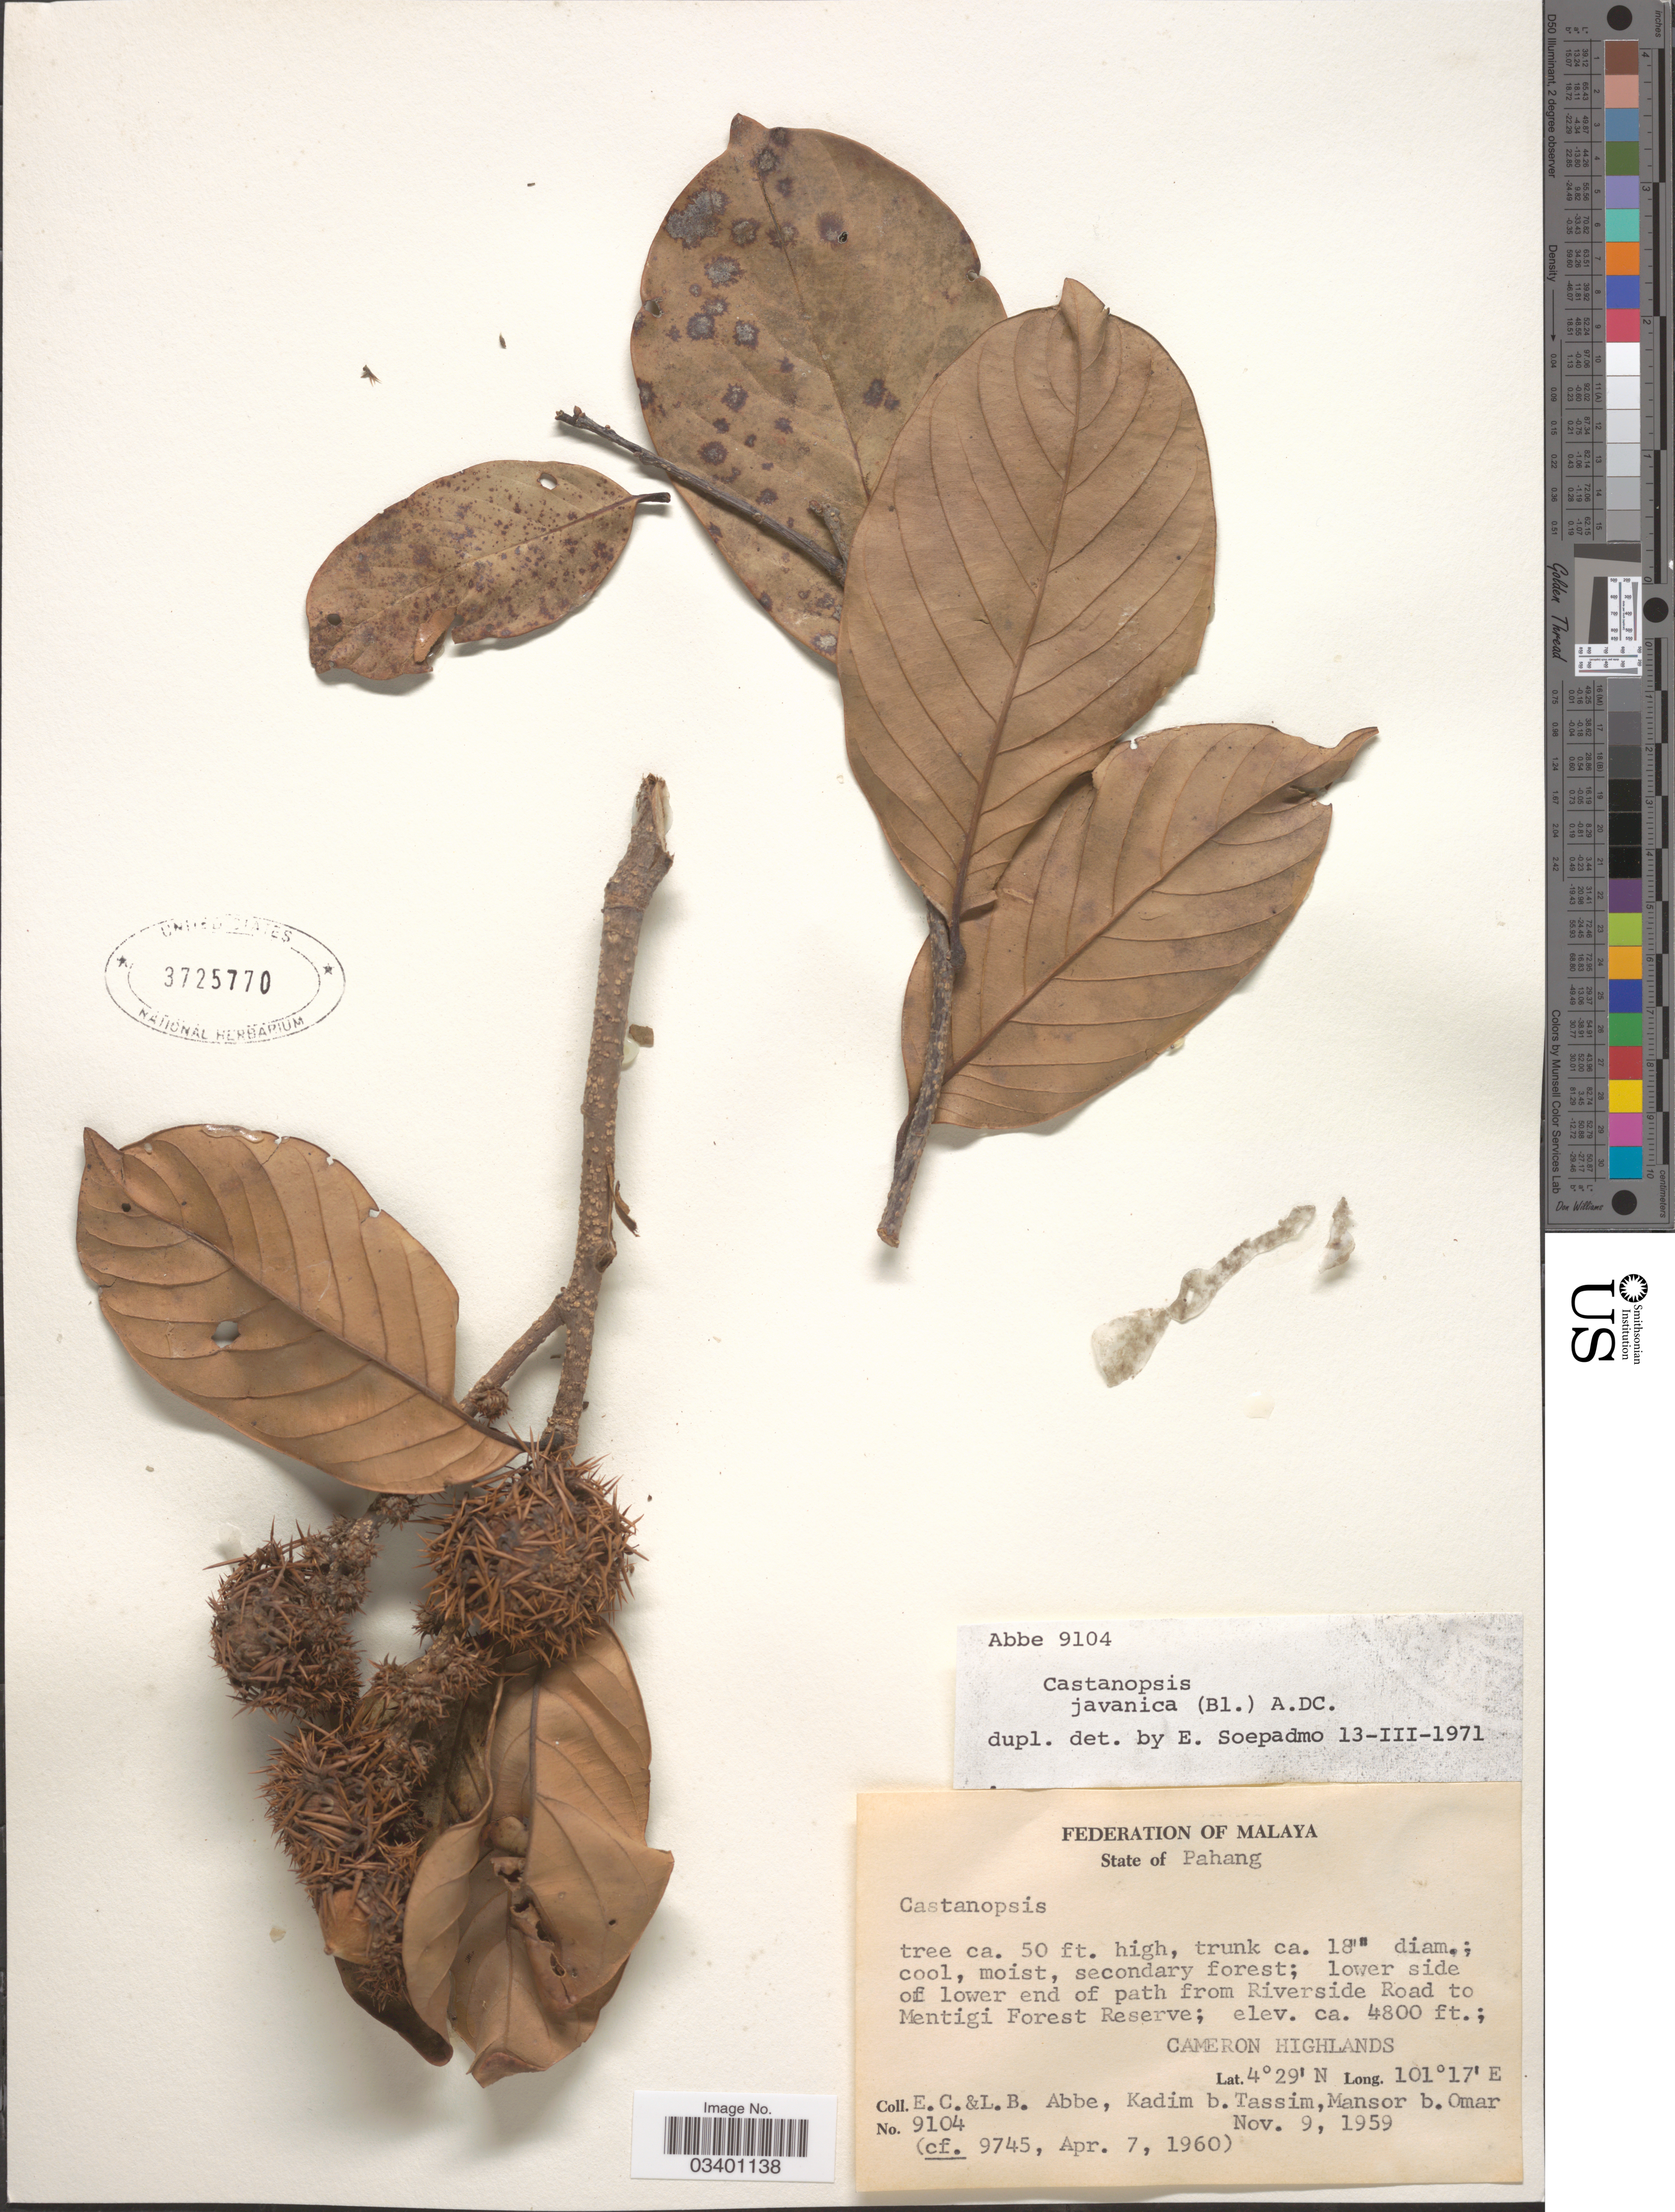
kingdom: Plantae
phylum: Tracheophyta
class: Magnoliopsida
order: Fagales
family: Fagaceae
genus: Castanopsis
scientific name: Castanopsis javanica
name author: (Blume) A. DC.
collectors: E. C. Abbe, L. B. Abbe, K. Tassim & M. Omar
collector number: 9104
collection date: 1959-11-09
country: Malaysia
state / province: Pahang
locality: Federation of Malaya. Lower side of lower end of path from Riverside Road to Mentigi Forest Reserve. Cameron Highlands.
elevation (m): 1463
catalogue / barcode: US 3725770